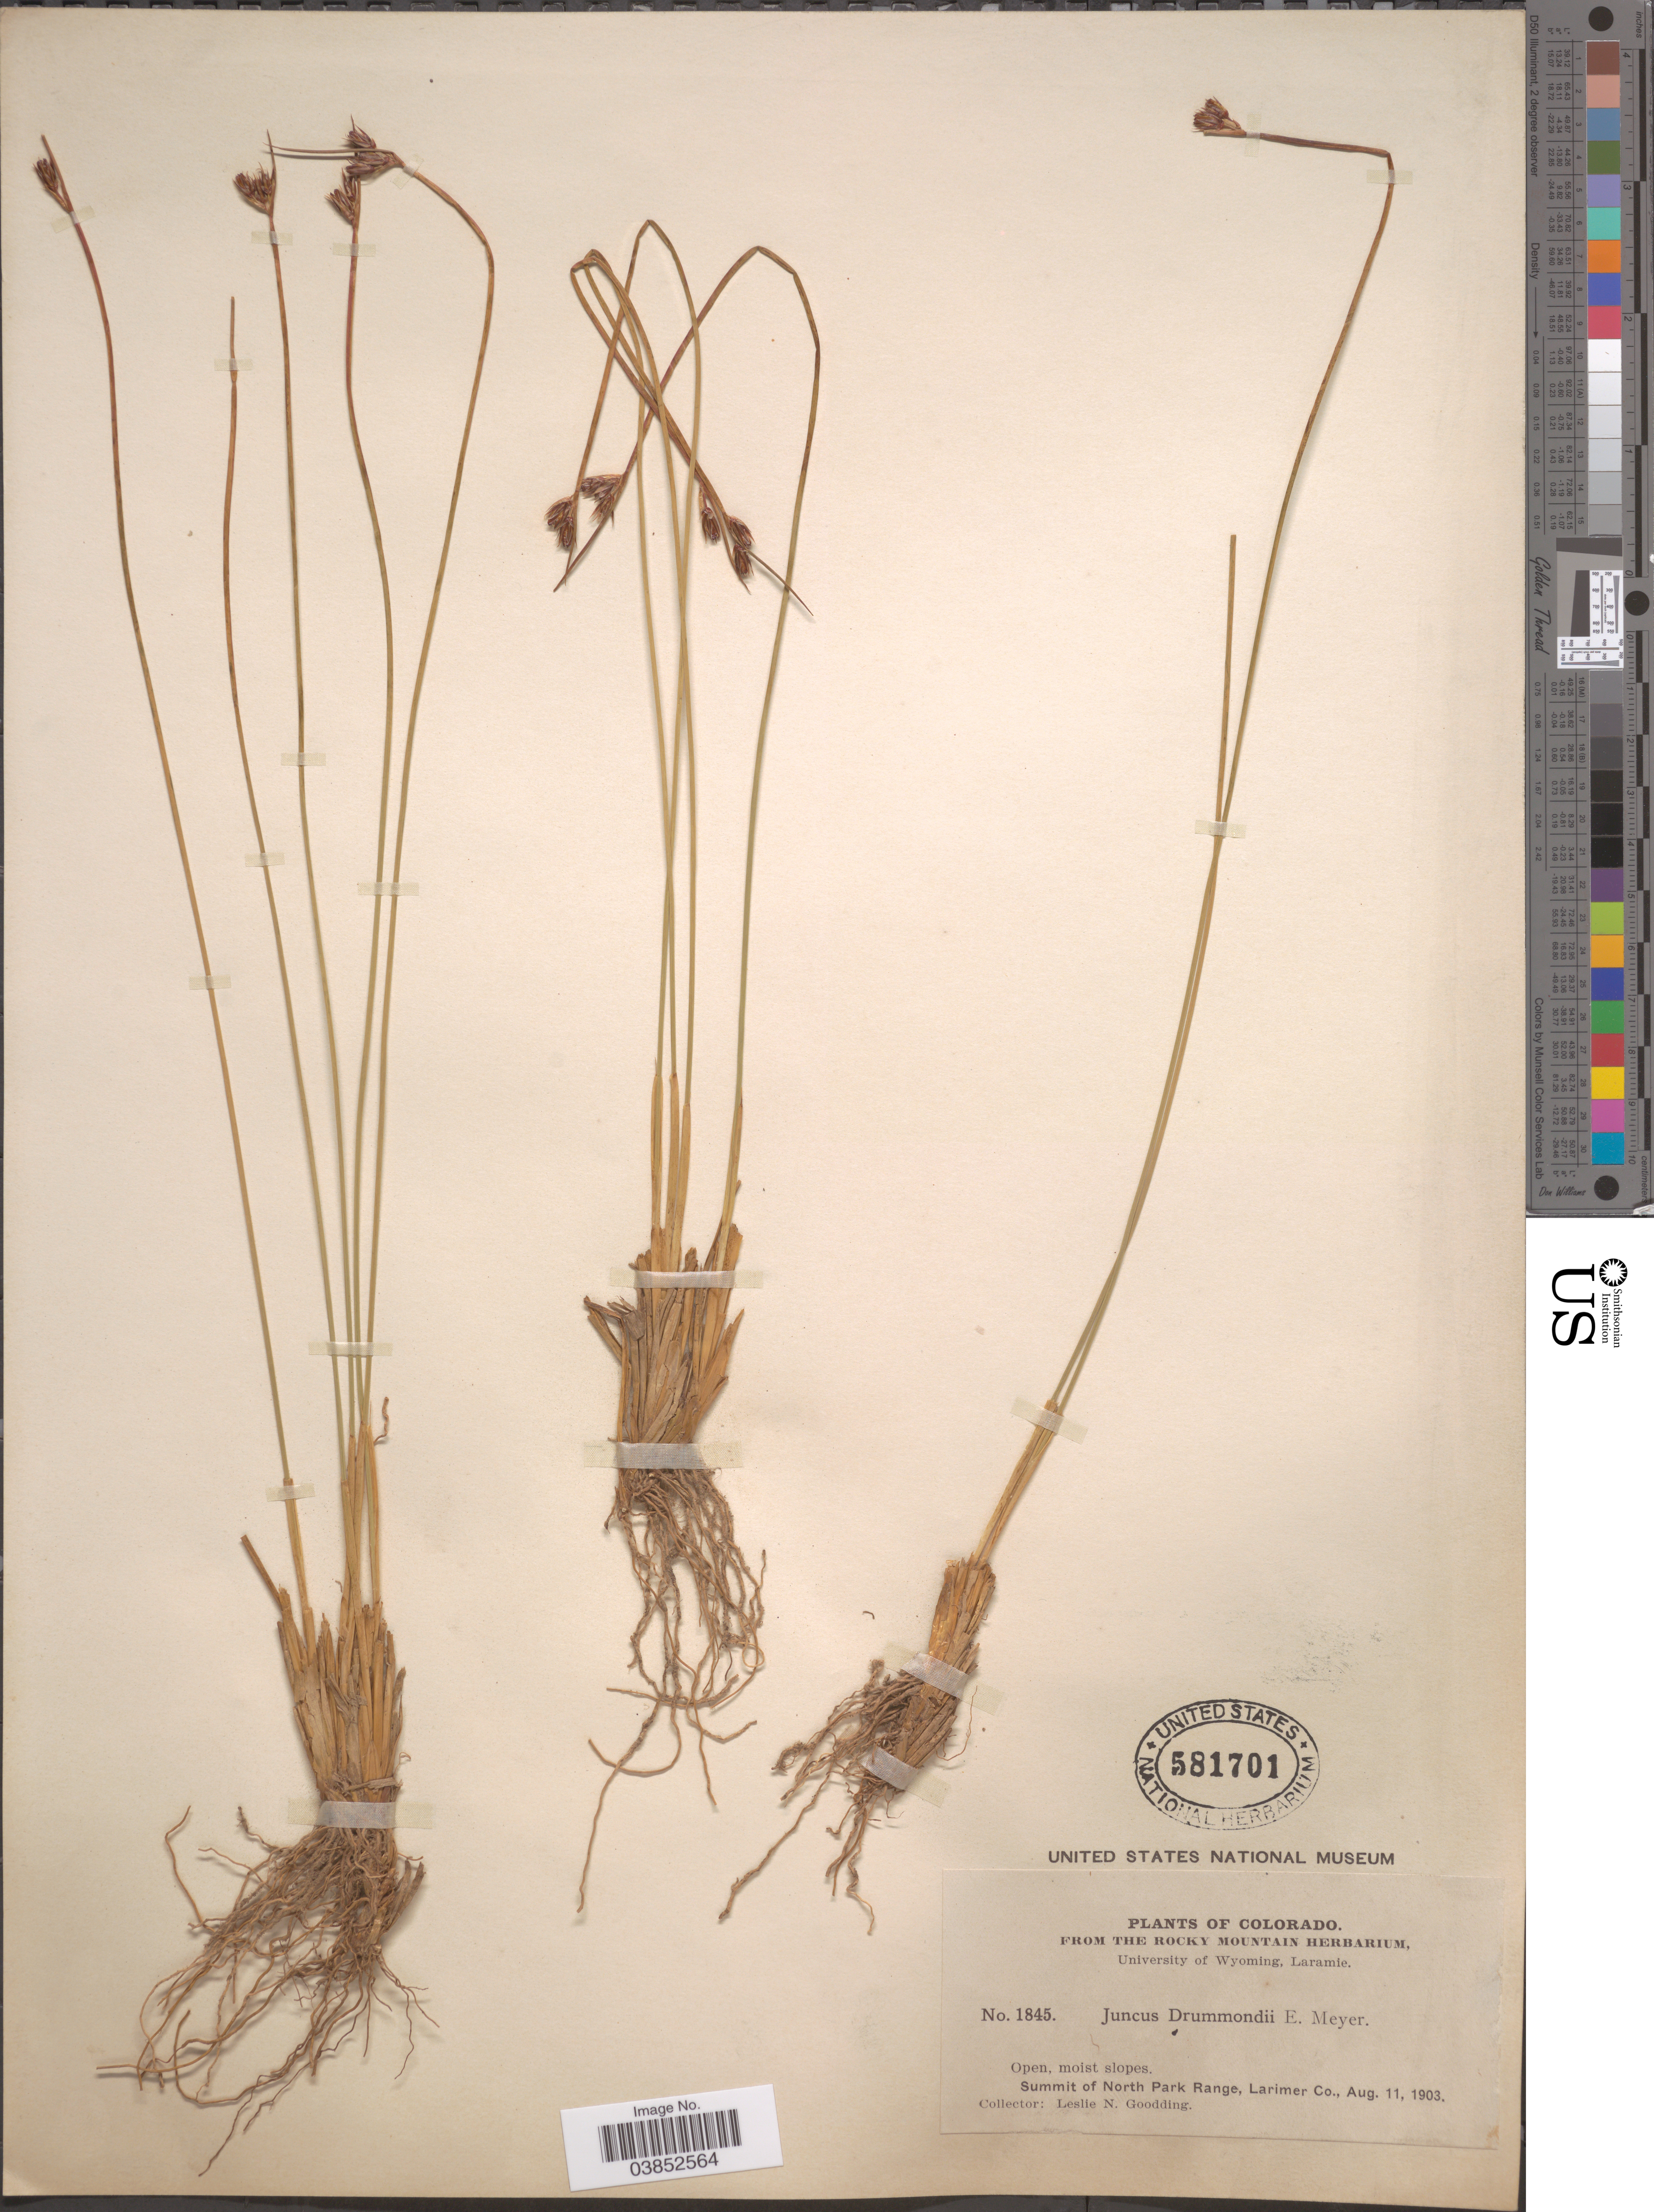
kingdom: Plantae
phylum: Tracheophyta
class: Liliopsida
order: Poales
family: Juncaceae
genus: Juncus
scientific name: Juncus drummondii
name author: E. Mey.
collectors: L. N. Goodding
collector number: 1845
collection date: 1903-08-11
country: United States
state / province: Colorado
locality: Summit of North Park Range, Larimer Co.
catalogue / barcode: US 581701